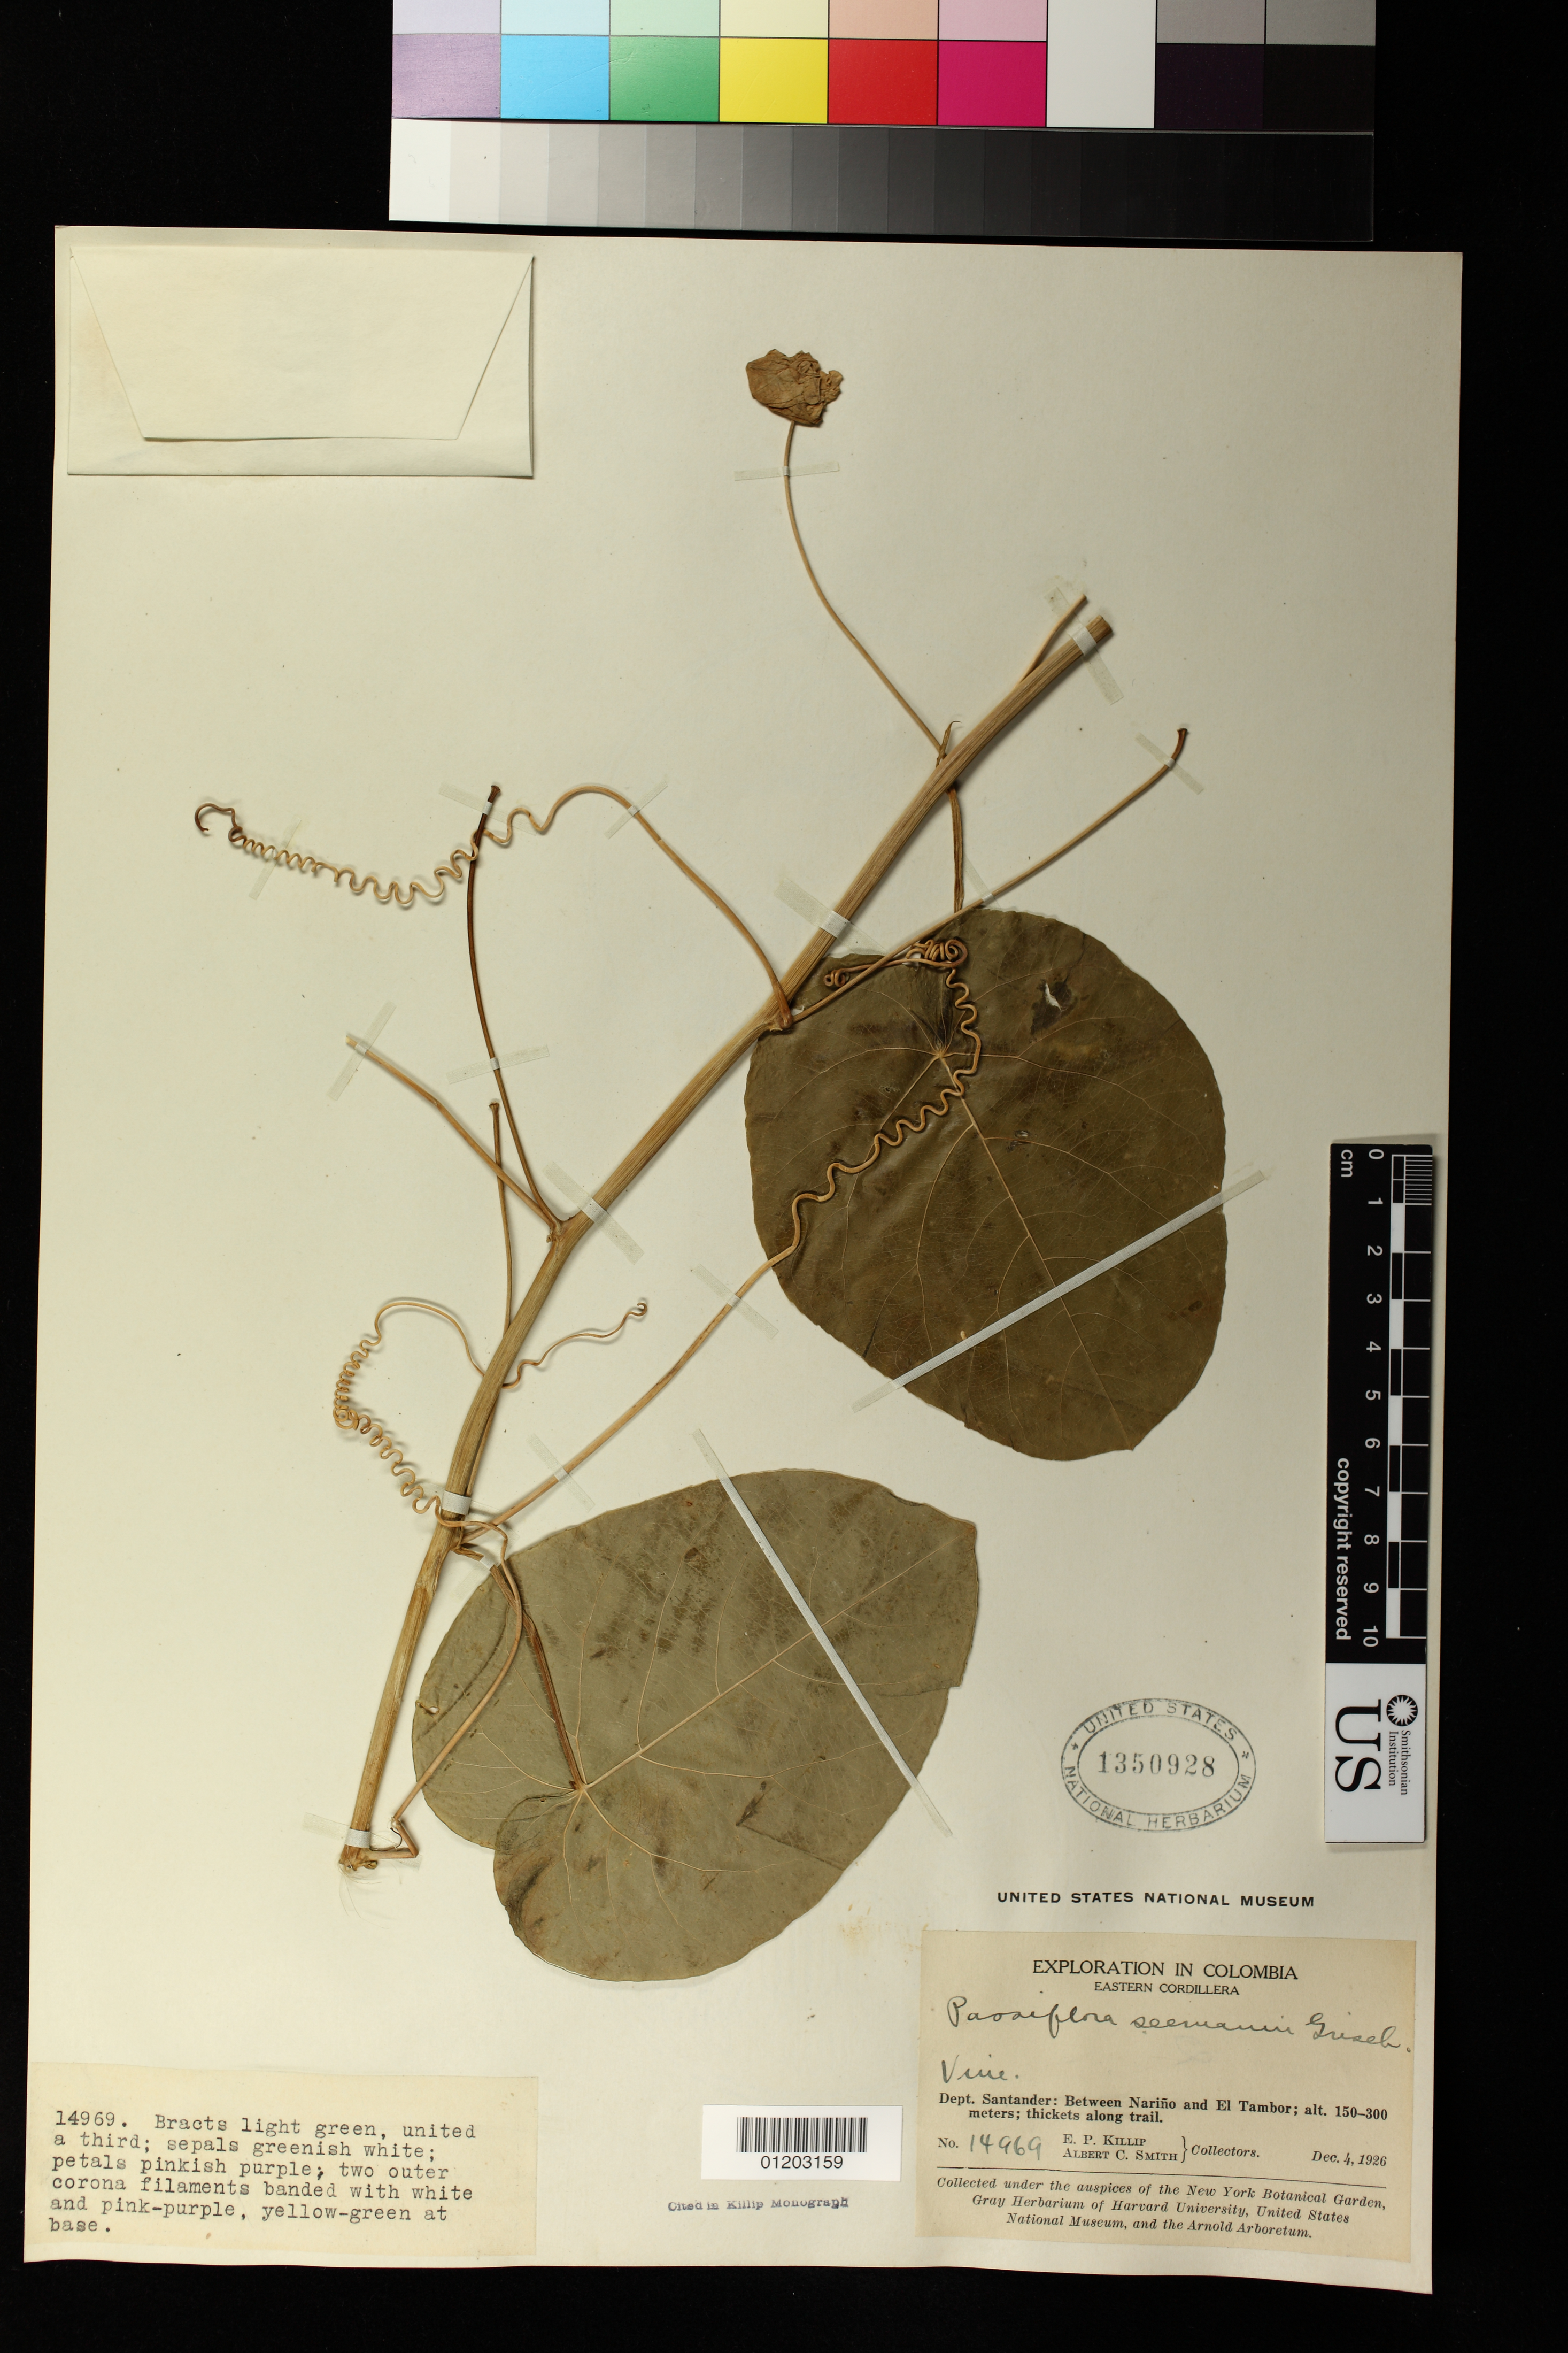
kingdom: Plantae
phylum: Tracheophyta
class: Magnoliopsida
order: Malpighiales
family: Passifloraceae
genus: Passiflora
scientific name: Passiflora seemannii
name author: Griseb.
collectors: E. P. Killip & A. C. Smith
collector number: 14969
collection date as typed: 04 Dec 1926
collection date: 1926-12-04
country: Colombia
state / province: Santander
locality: Between Narino and El Tambor.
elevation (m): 150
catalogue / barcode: US 1350928